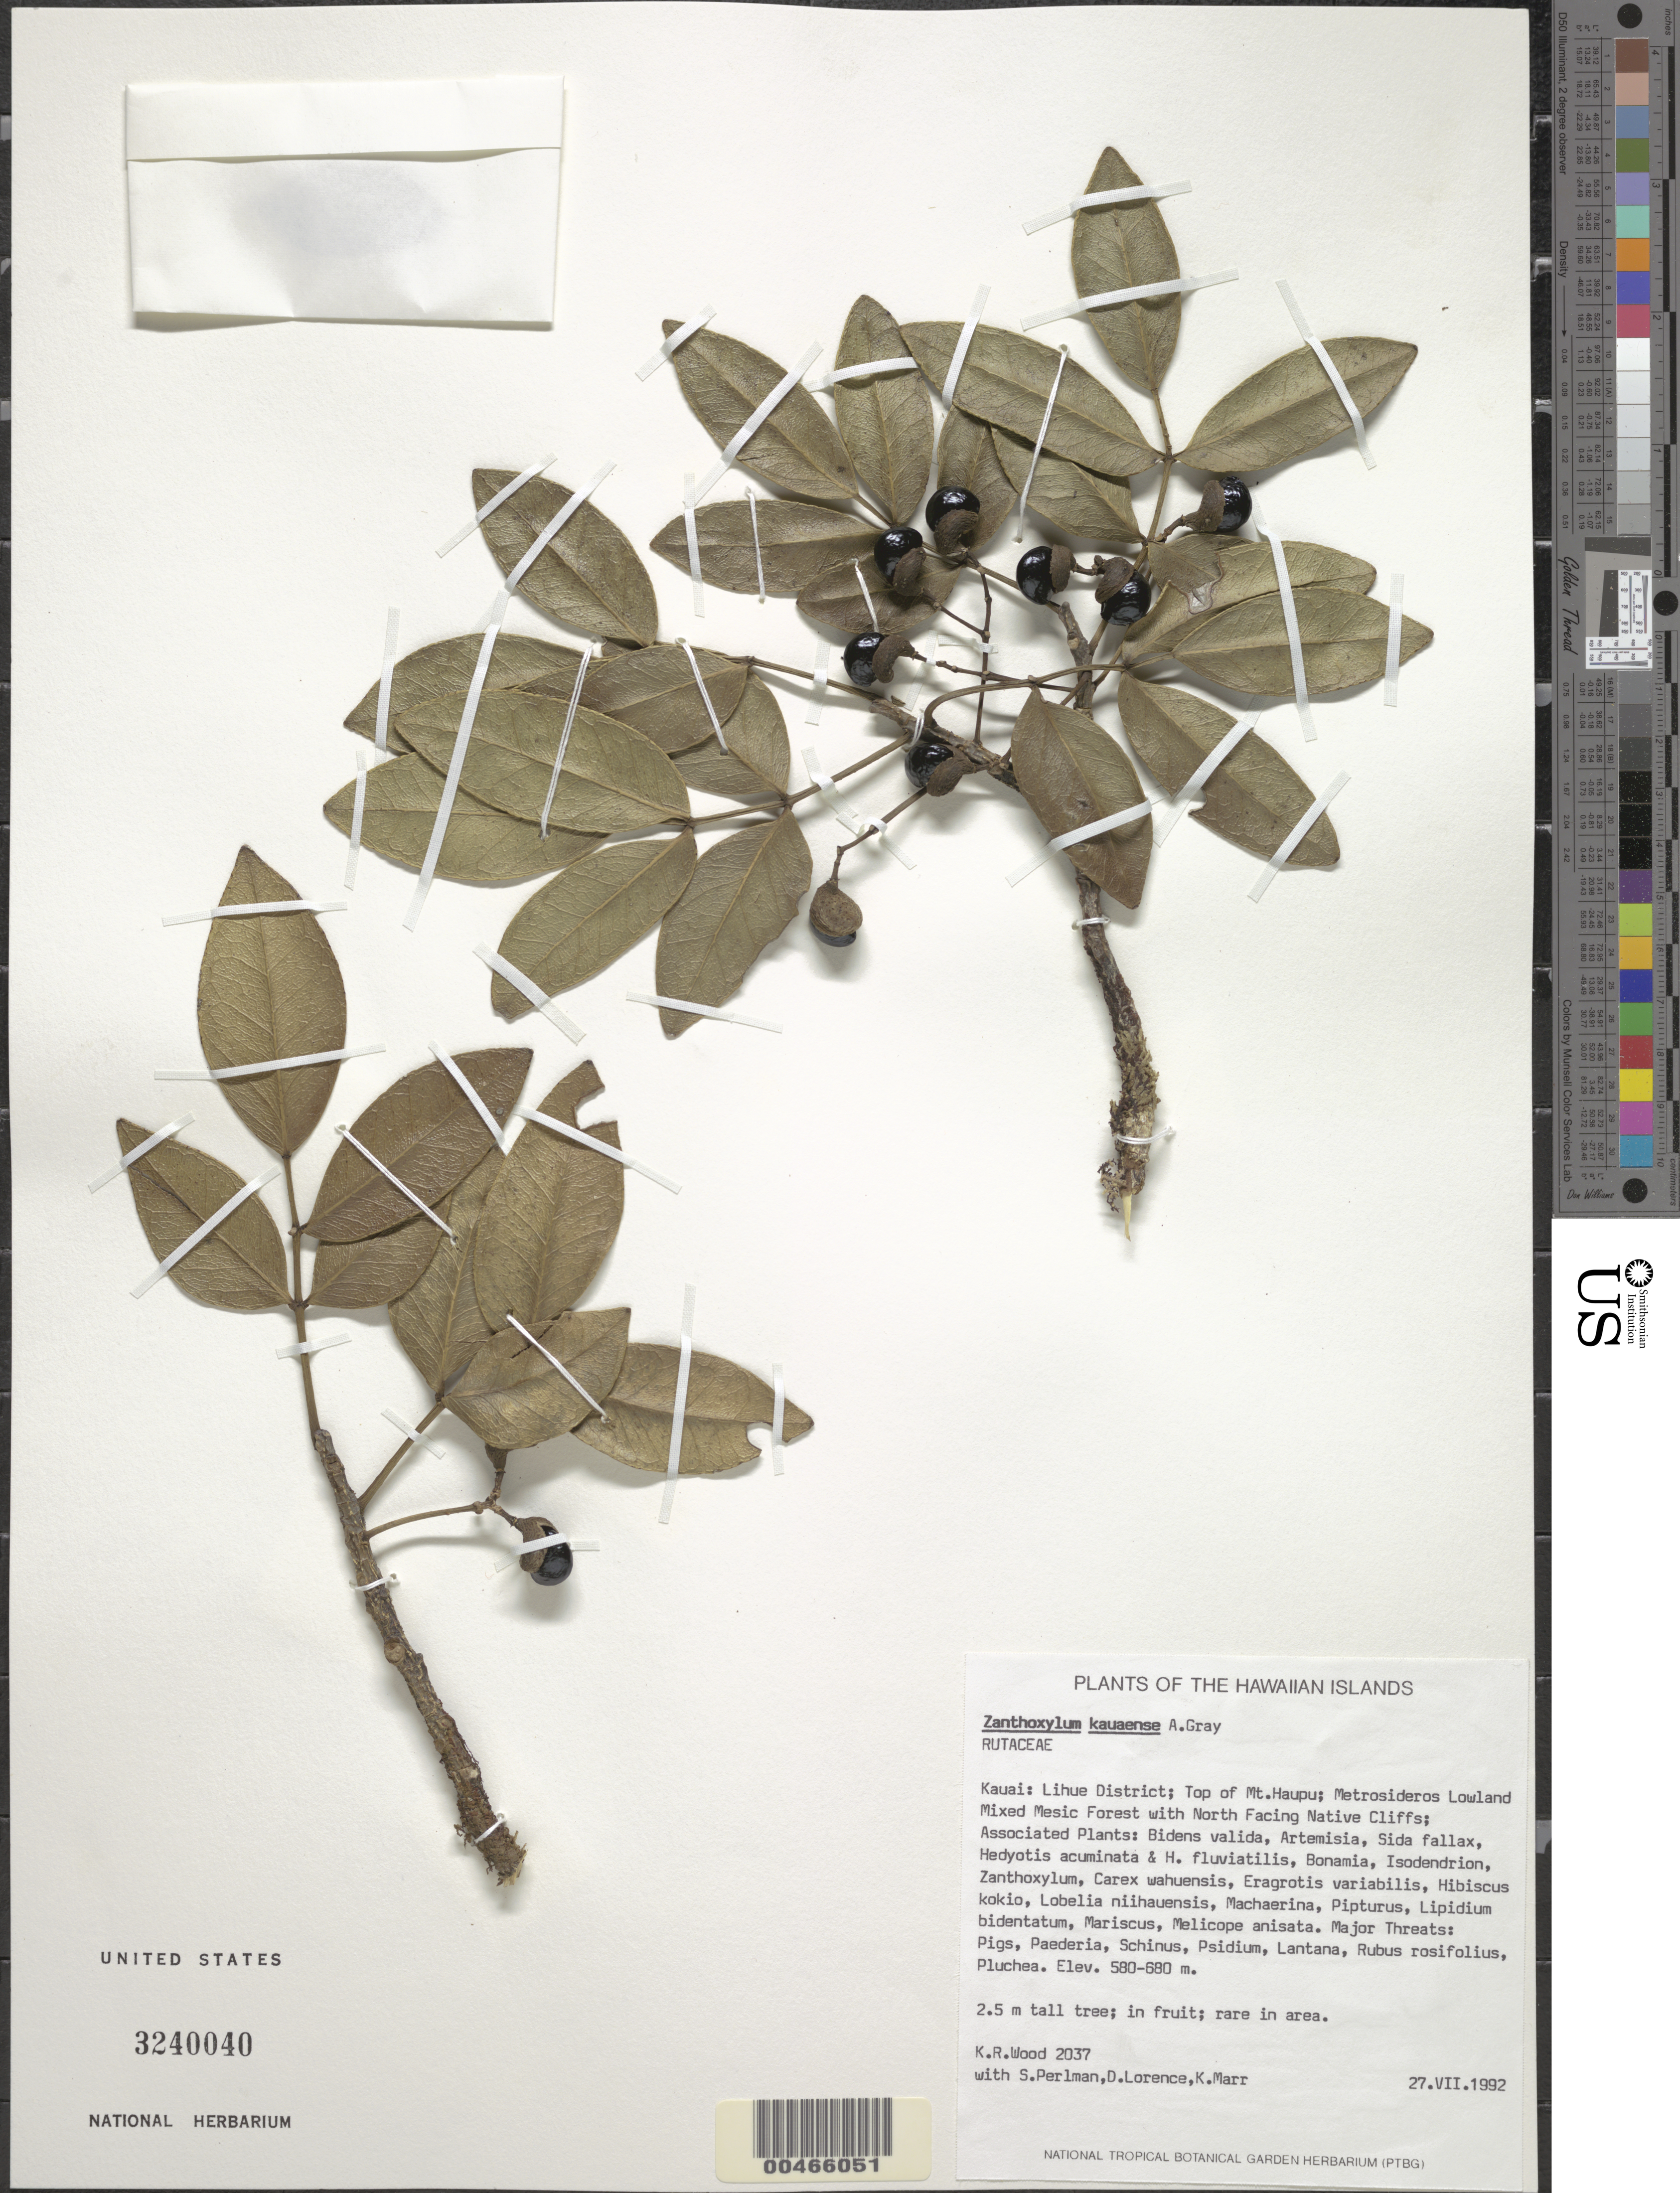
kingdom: Plantae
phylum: Tracheophyta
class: Magnoliopsida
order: Sapindales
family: Rutaceae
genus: Zanthoxylum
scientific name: Zanthoxylum kauaense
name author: A. Gray in Wilkes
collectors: K. R. Wood, S. P. Perlman, D. Lorence & K. Marr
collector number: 2037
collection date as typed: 27 Jul 1992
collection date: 1992-07-27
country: United States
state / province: Hawaii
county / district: Kauai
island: Kaua'i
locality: Lihue District; Top of Mt. Haupu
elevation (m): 580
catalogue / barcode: US 3240040